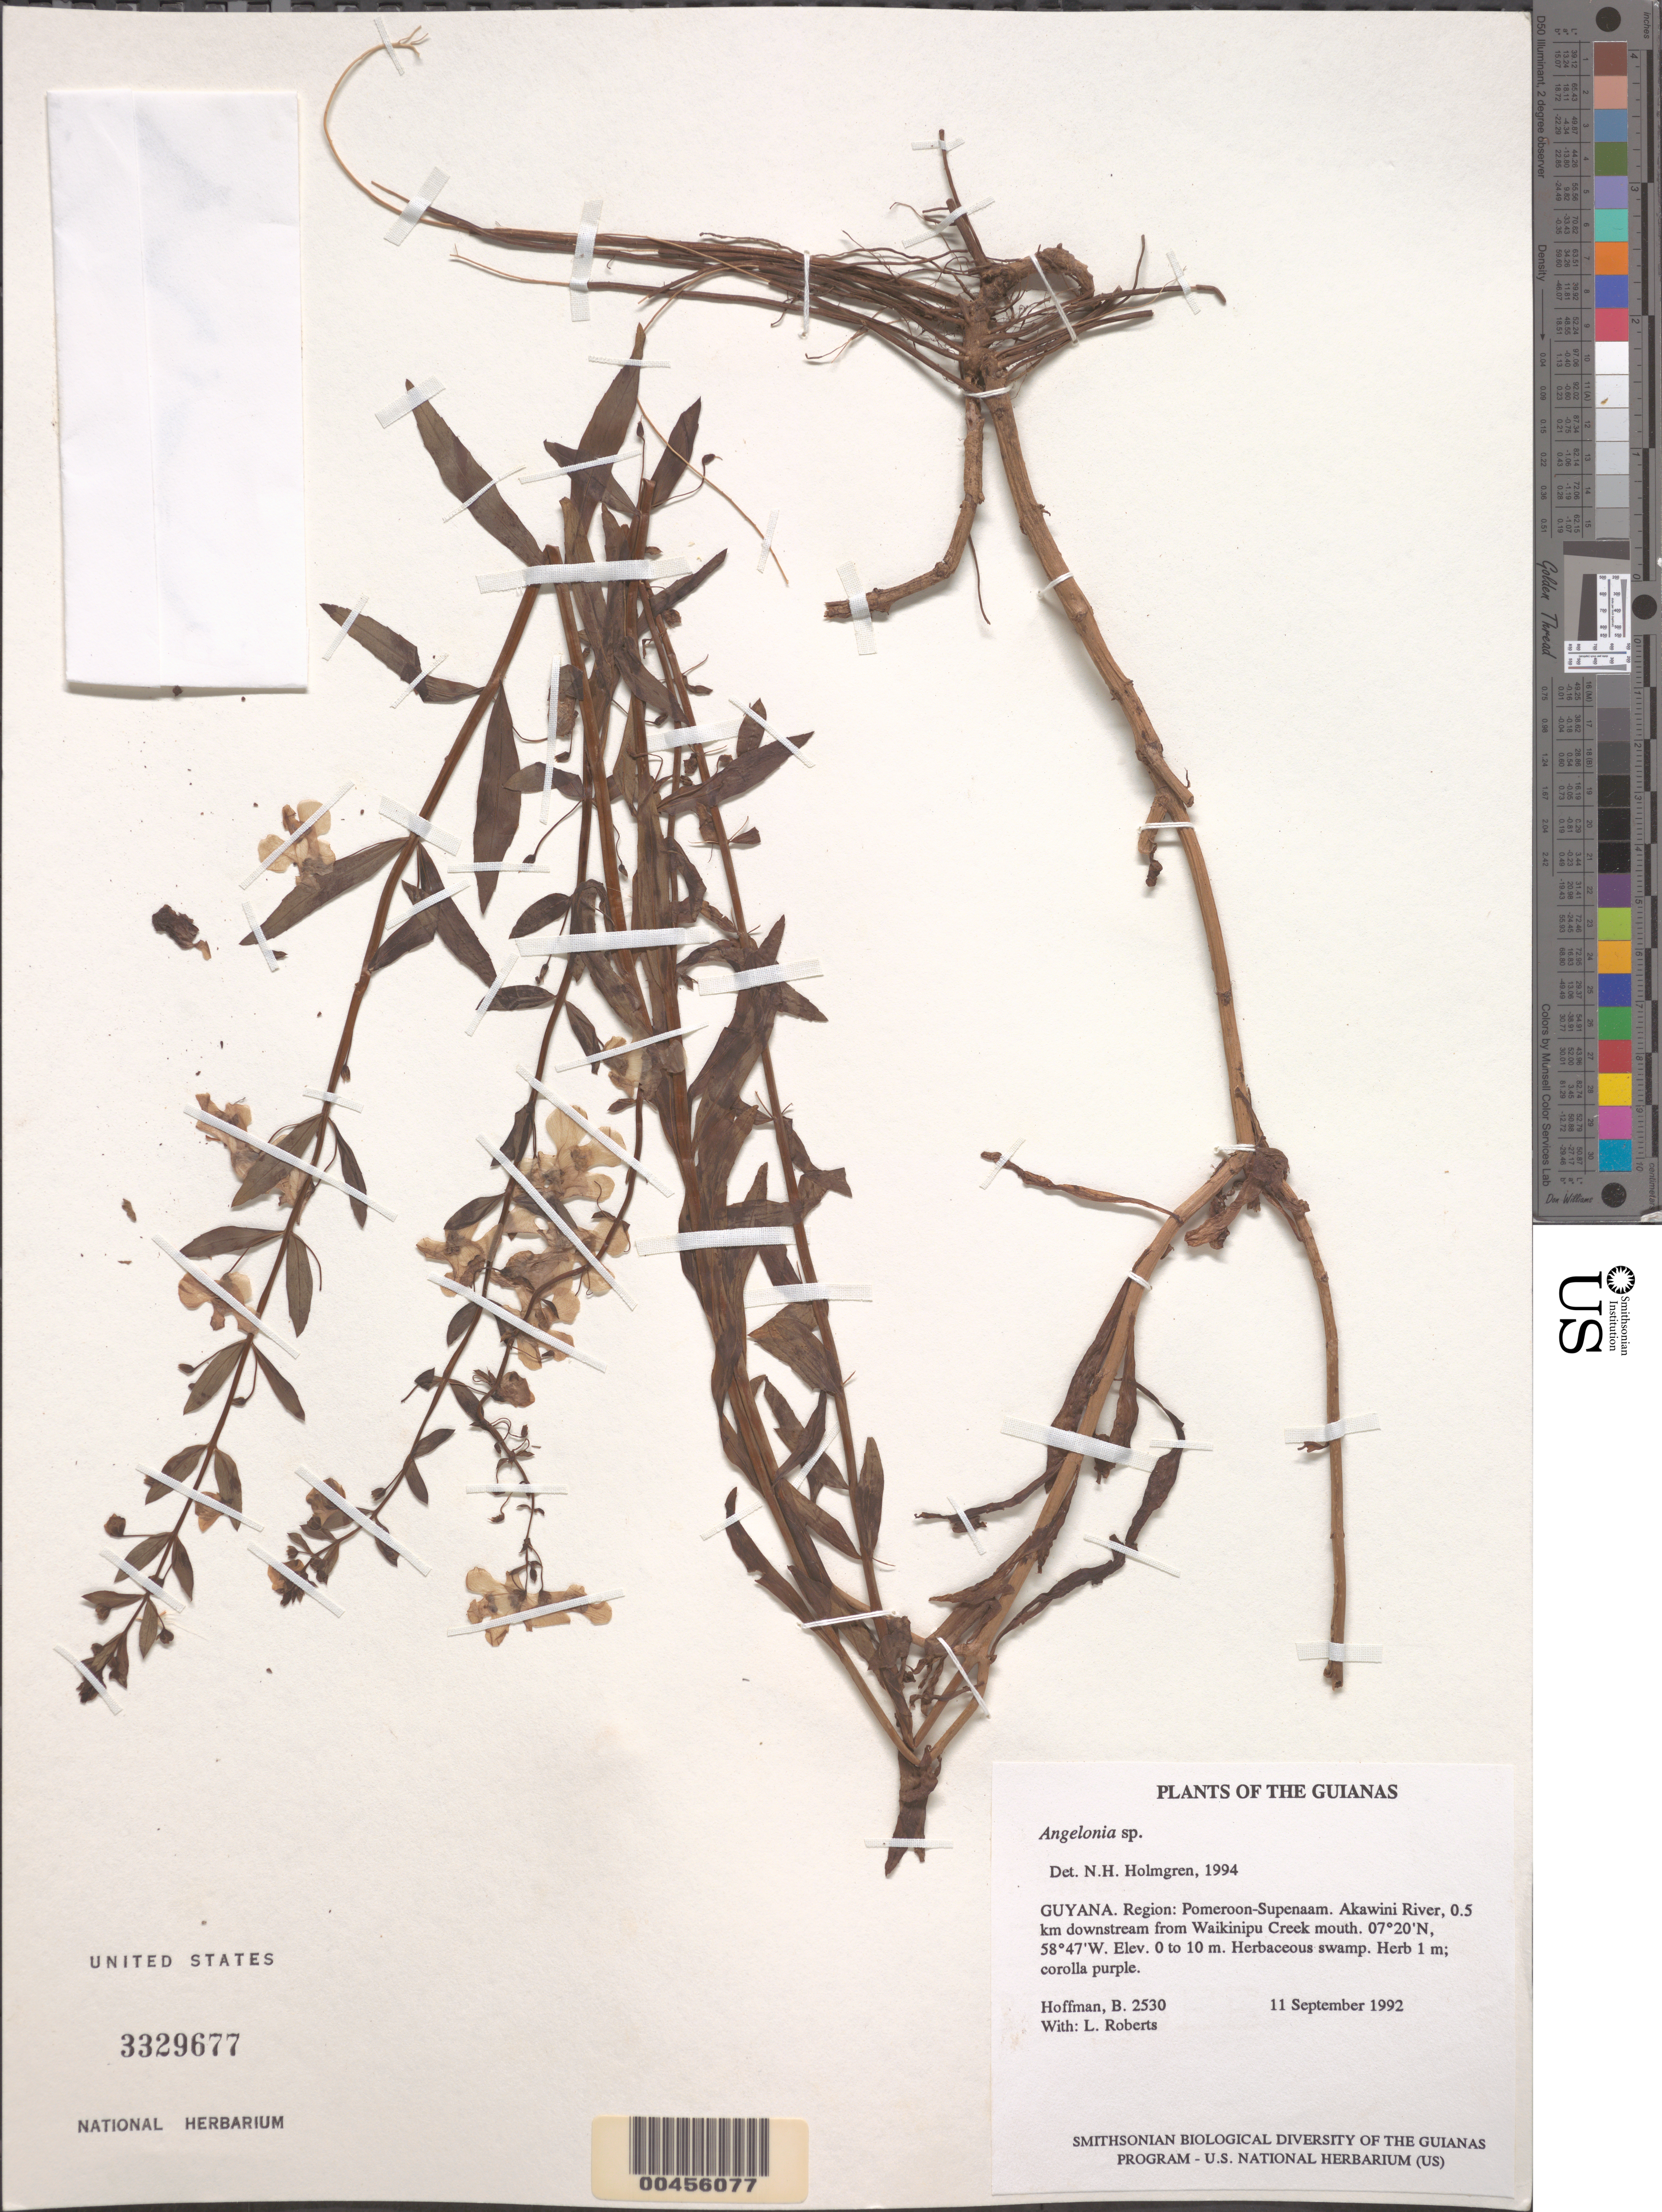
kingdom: Plantae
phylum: Tracheophyta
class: Magnoliopsida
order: Lamiales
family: Plantaginaceae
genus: Angelonia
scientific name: Angelonia sp.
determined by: Holmgren, N. H., (NY), New York Botanical Garden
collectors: B. Hoffman & L. Roberts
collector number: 2530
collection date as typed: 11 September 1992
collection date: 1992-09-11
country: Guyana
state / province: Pomeroon-Supenaam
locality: Akawini River, 0.5 km downstream from Waikinipu Creek mouth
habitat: Herbaceous swamp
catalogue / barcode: US 3329677